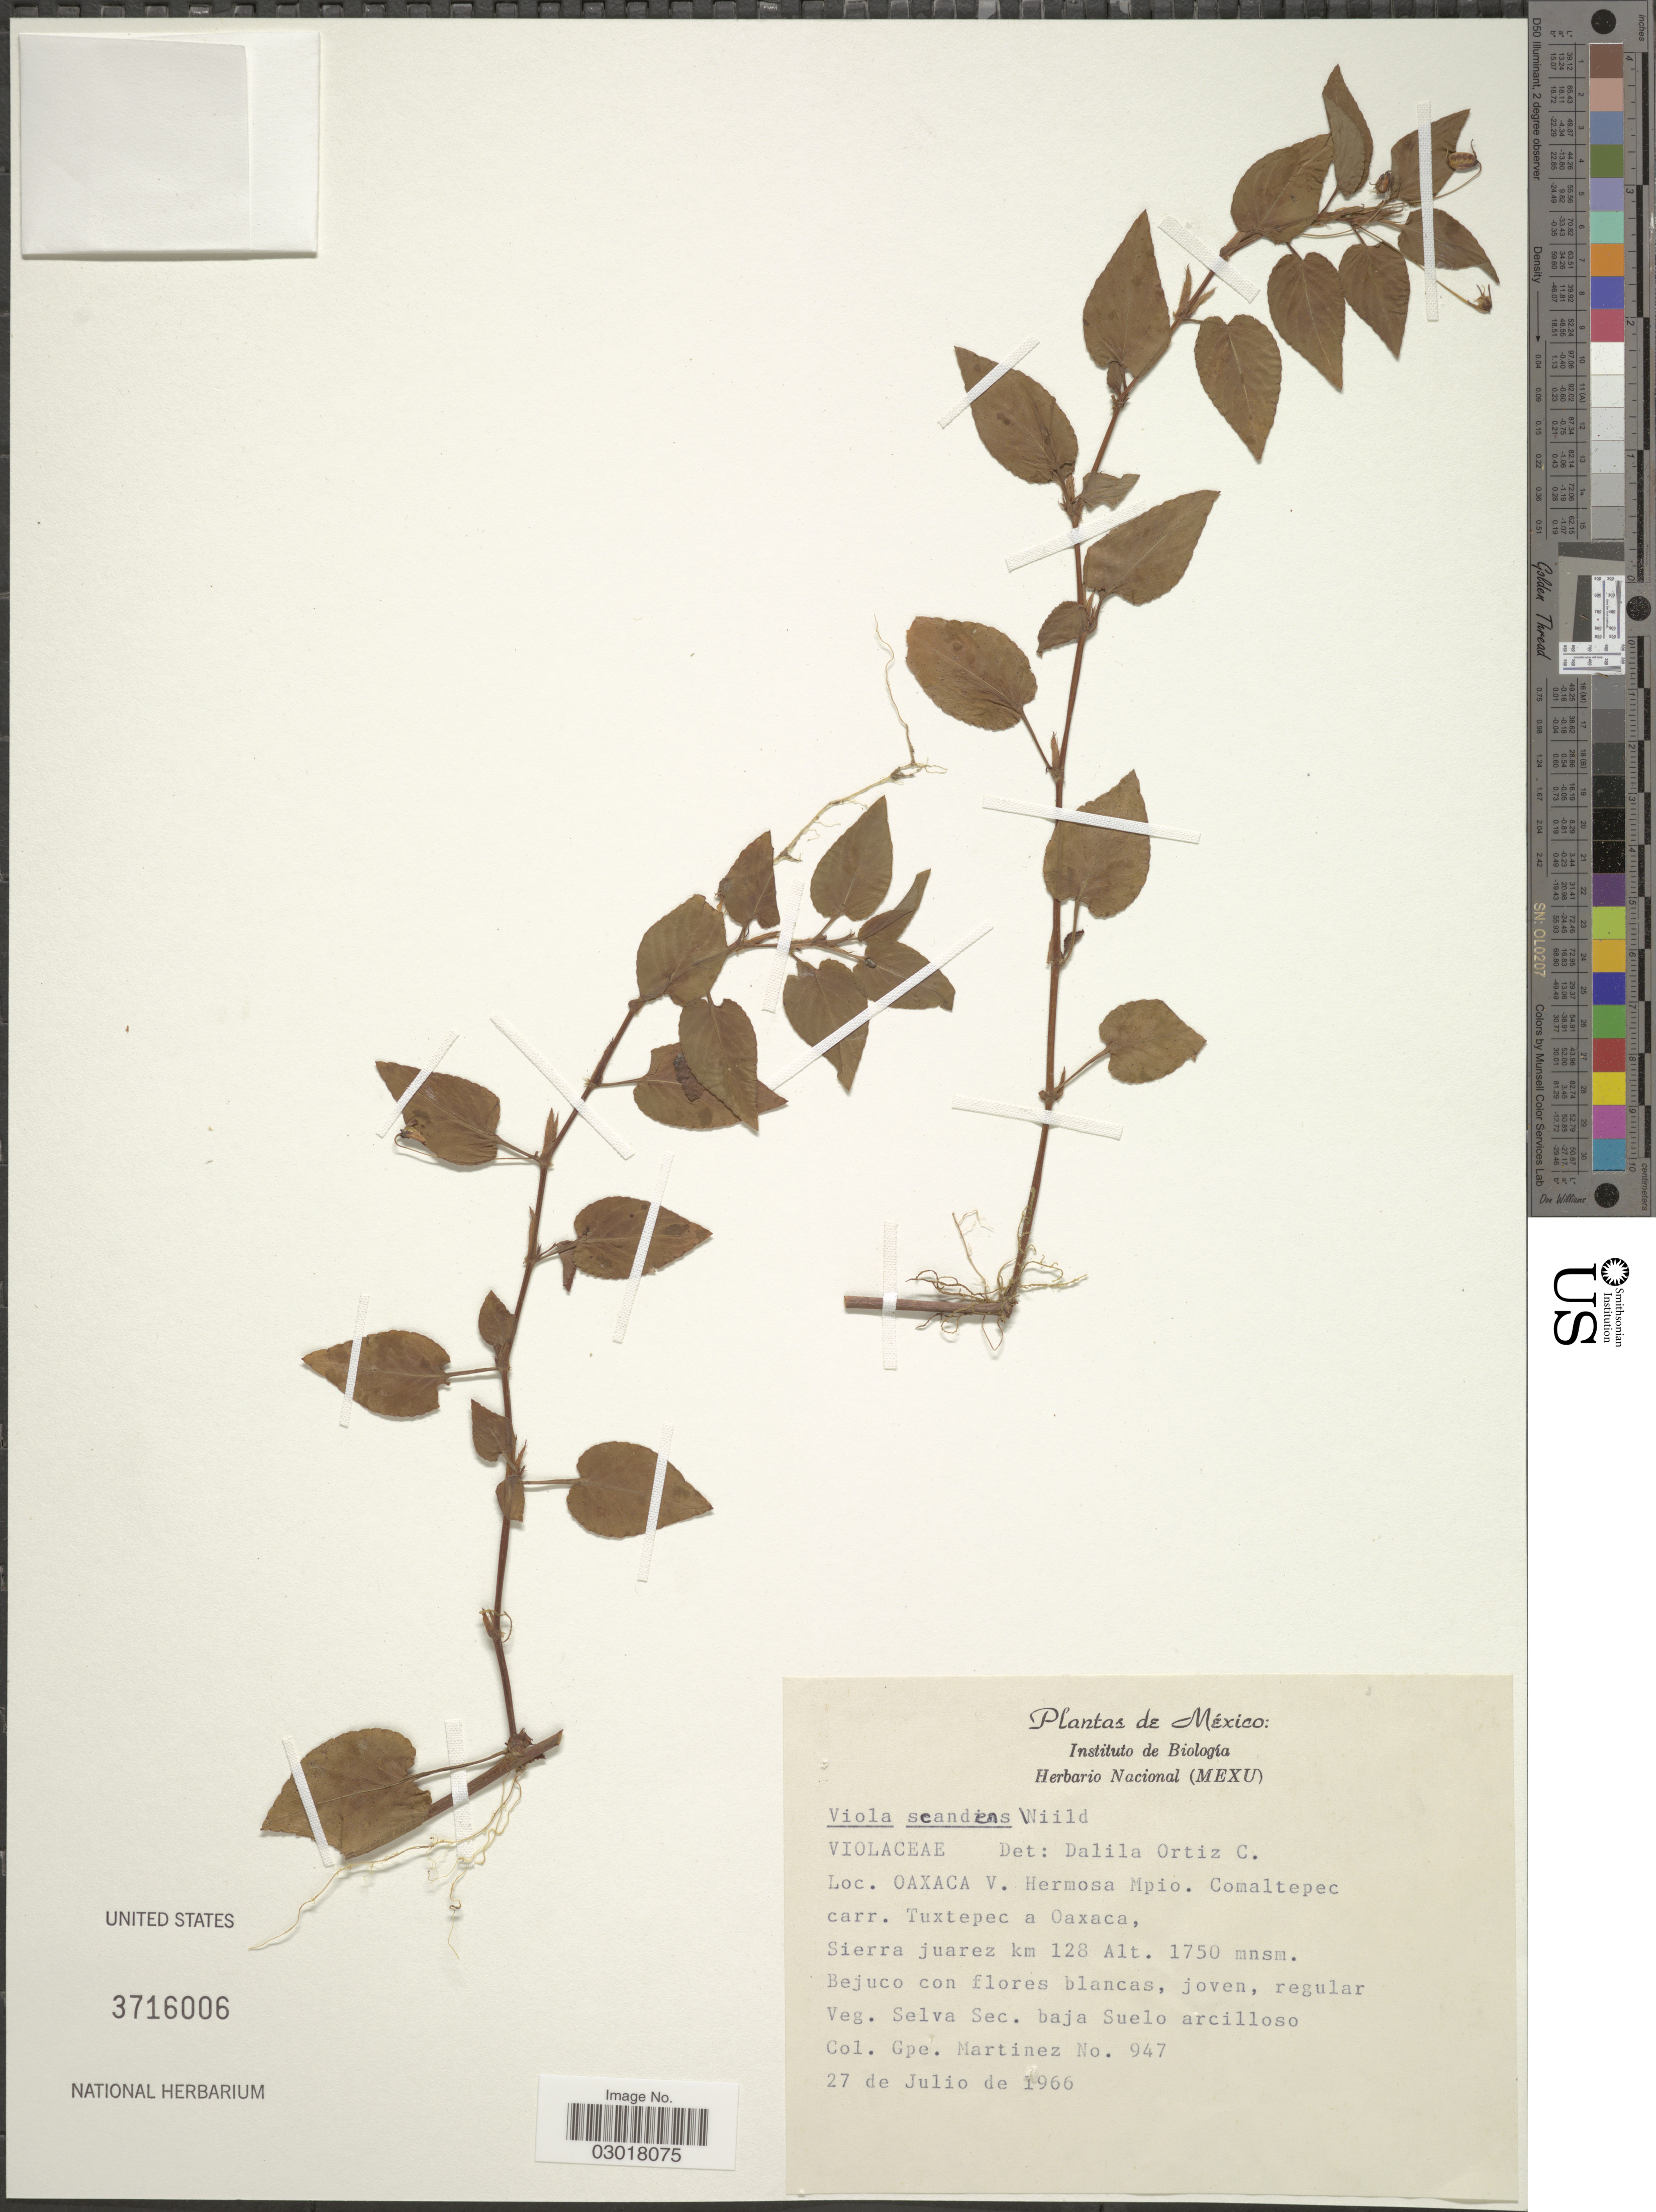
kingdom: Plantae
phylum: Tracheophyta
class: Magnoliopsida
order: Malpighiales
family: Violaceae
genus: Viola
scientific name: Viola scandens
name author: Humb. & Bonpl. ex Schult.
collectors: G. Martinez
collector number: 947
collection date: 1966-07-27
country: Mexico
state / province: Oaxaca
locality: Oaxaca V. Hermoso Mpio. Comaltepec carr. Tuxtepec a Oaxaca, Sierra juarez km 128.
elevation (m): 1750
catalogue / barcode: US 3716006